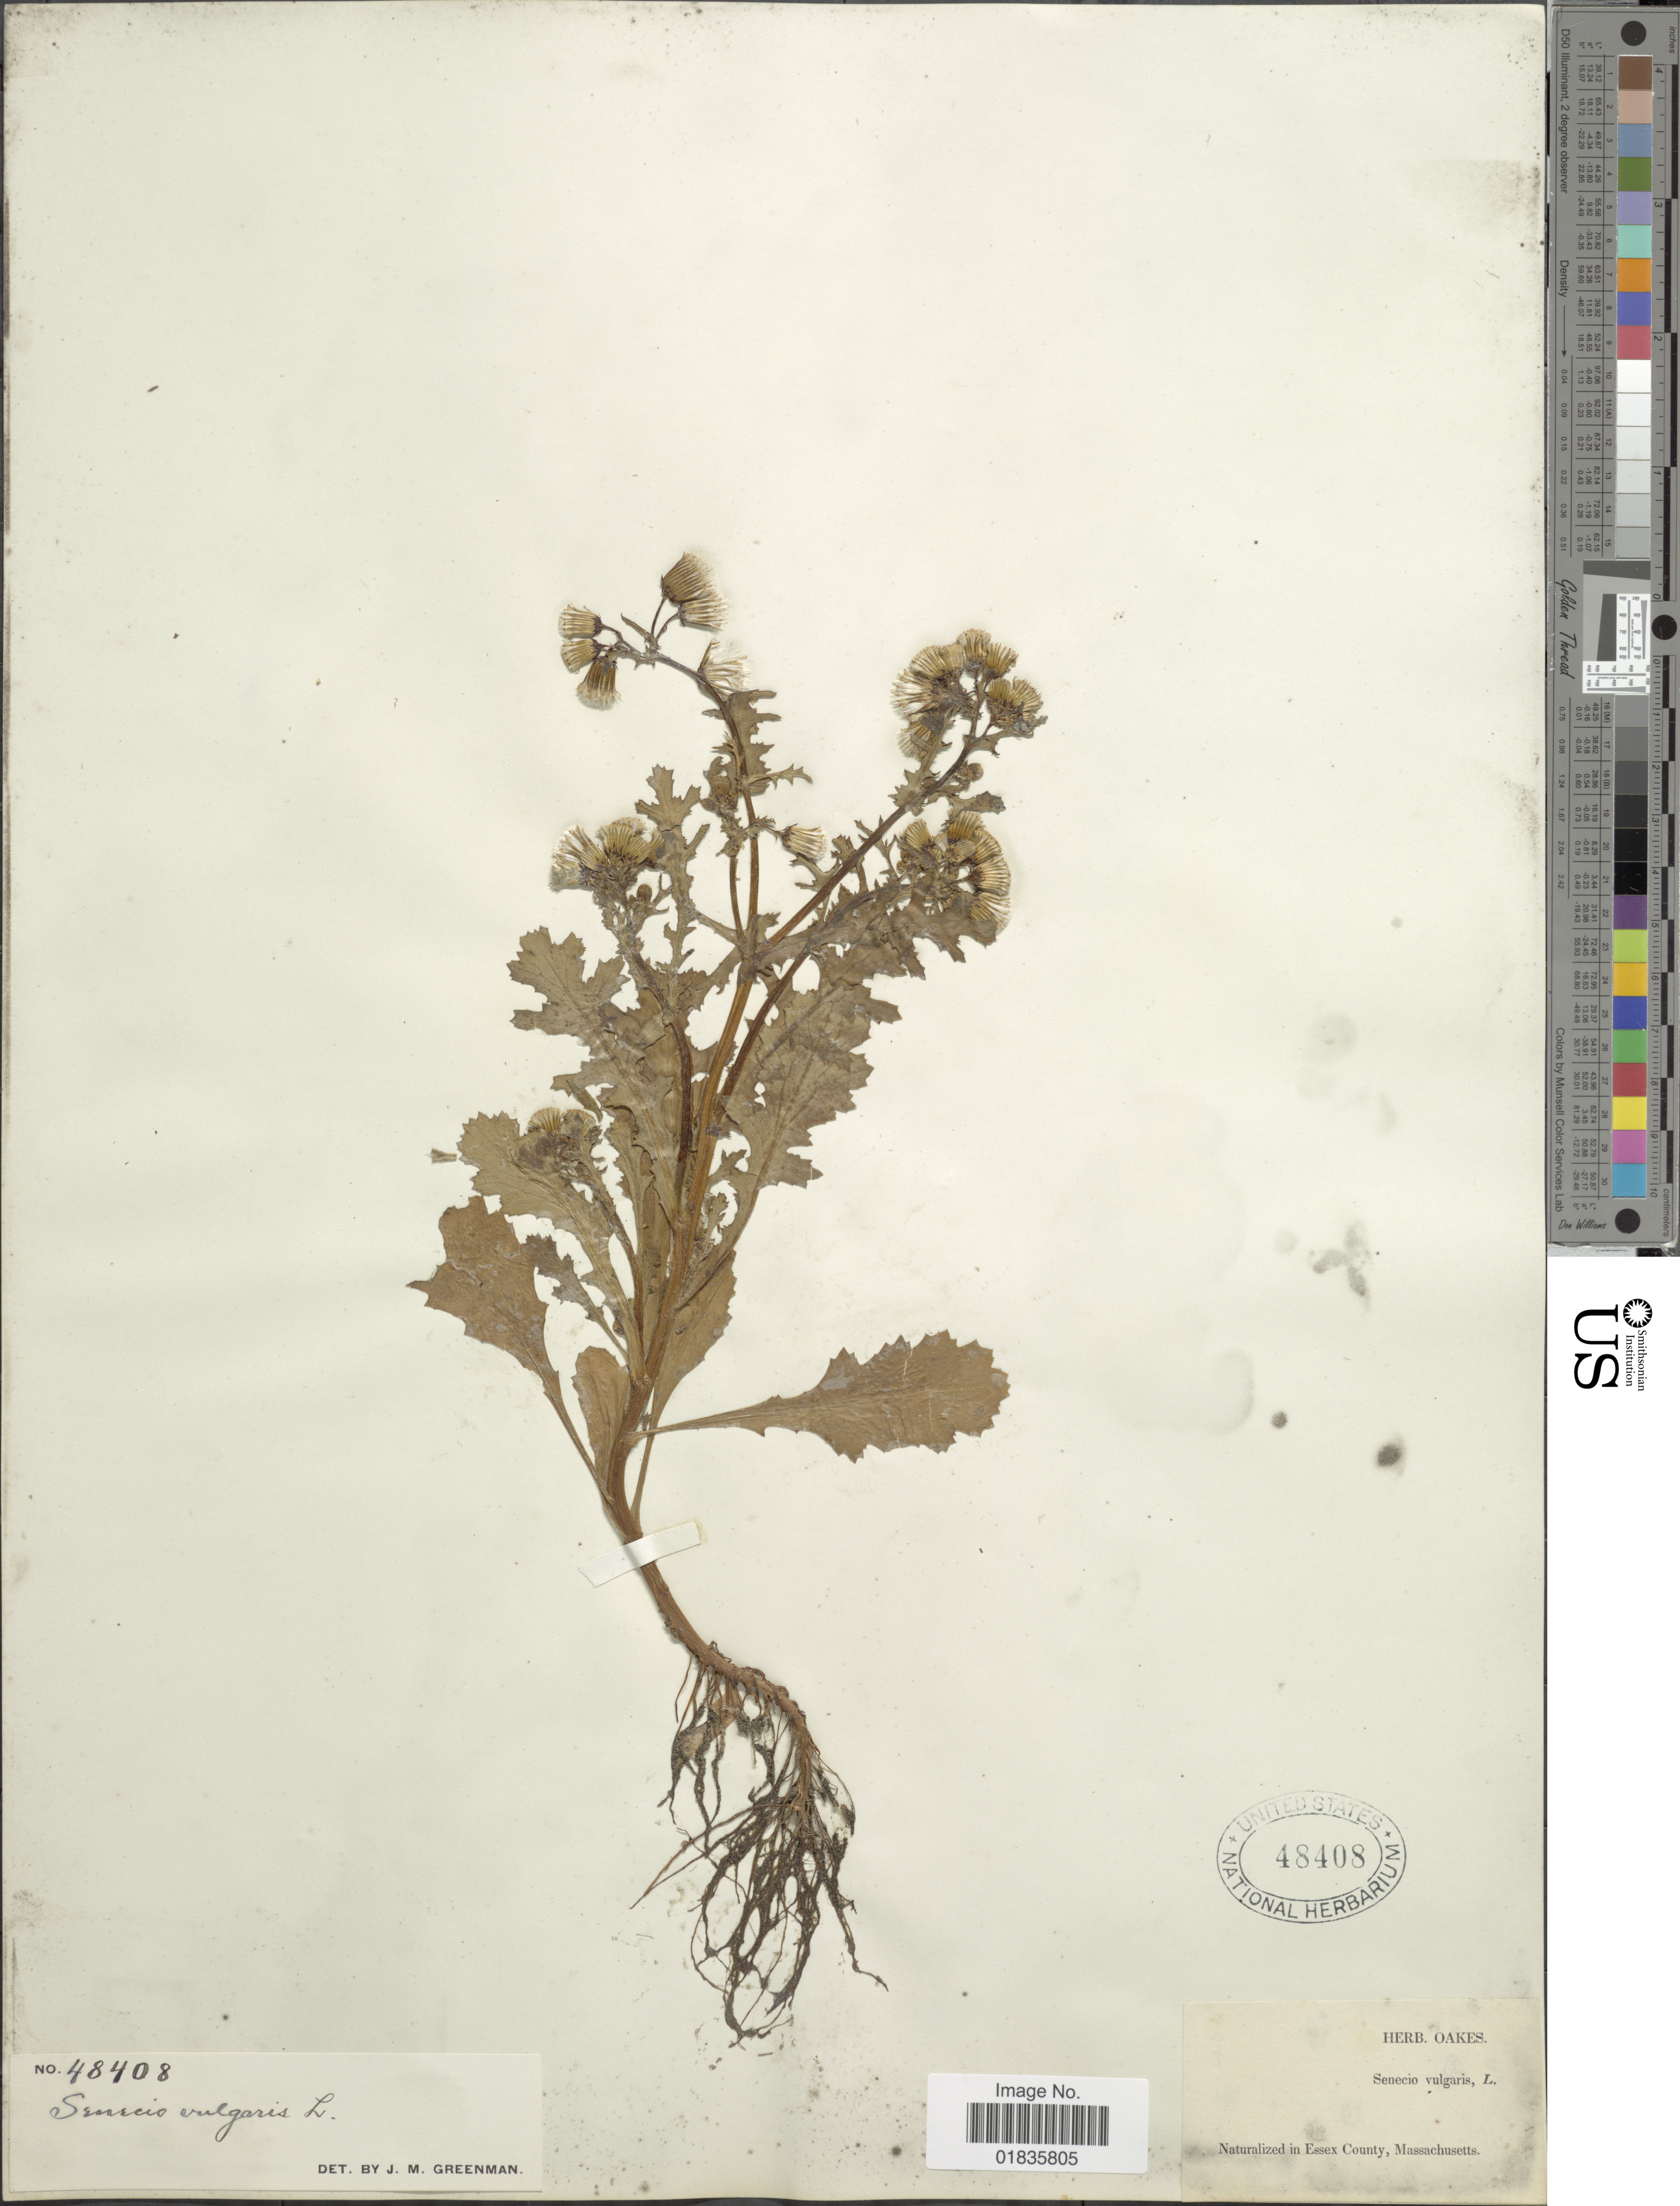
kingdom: Plantae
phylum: Tracheophyta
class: Magnoliopsida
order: Asterales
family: Asteraceae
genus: Senecio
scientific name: Senecio vulgaris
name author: L.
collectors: ex herb. Oakes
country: United States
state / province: Massachusetts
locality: Naturalized in Essex County.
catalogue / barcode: US 48408